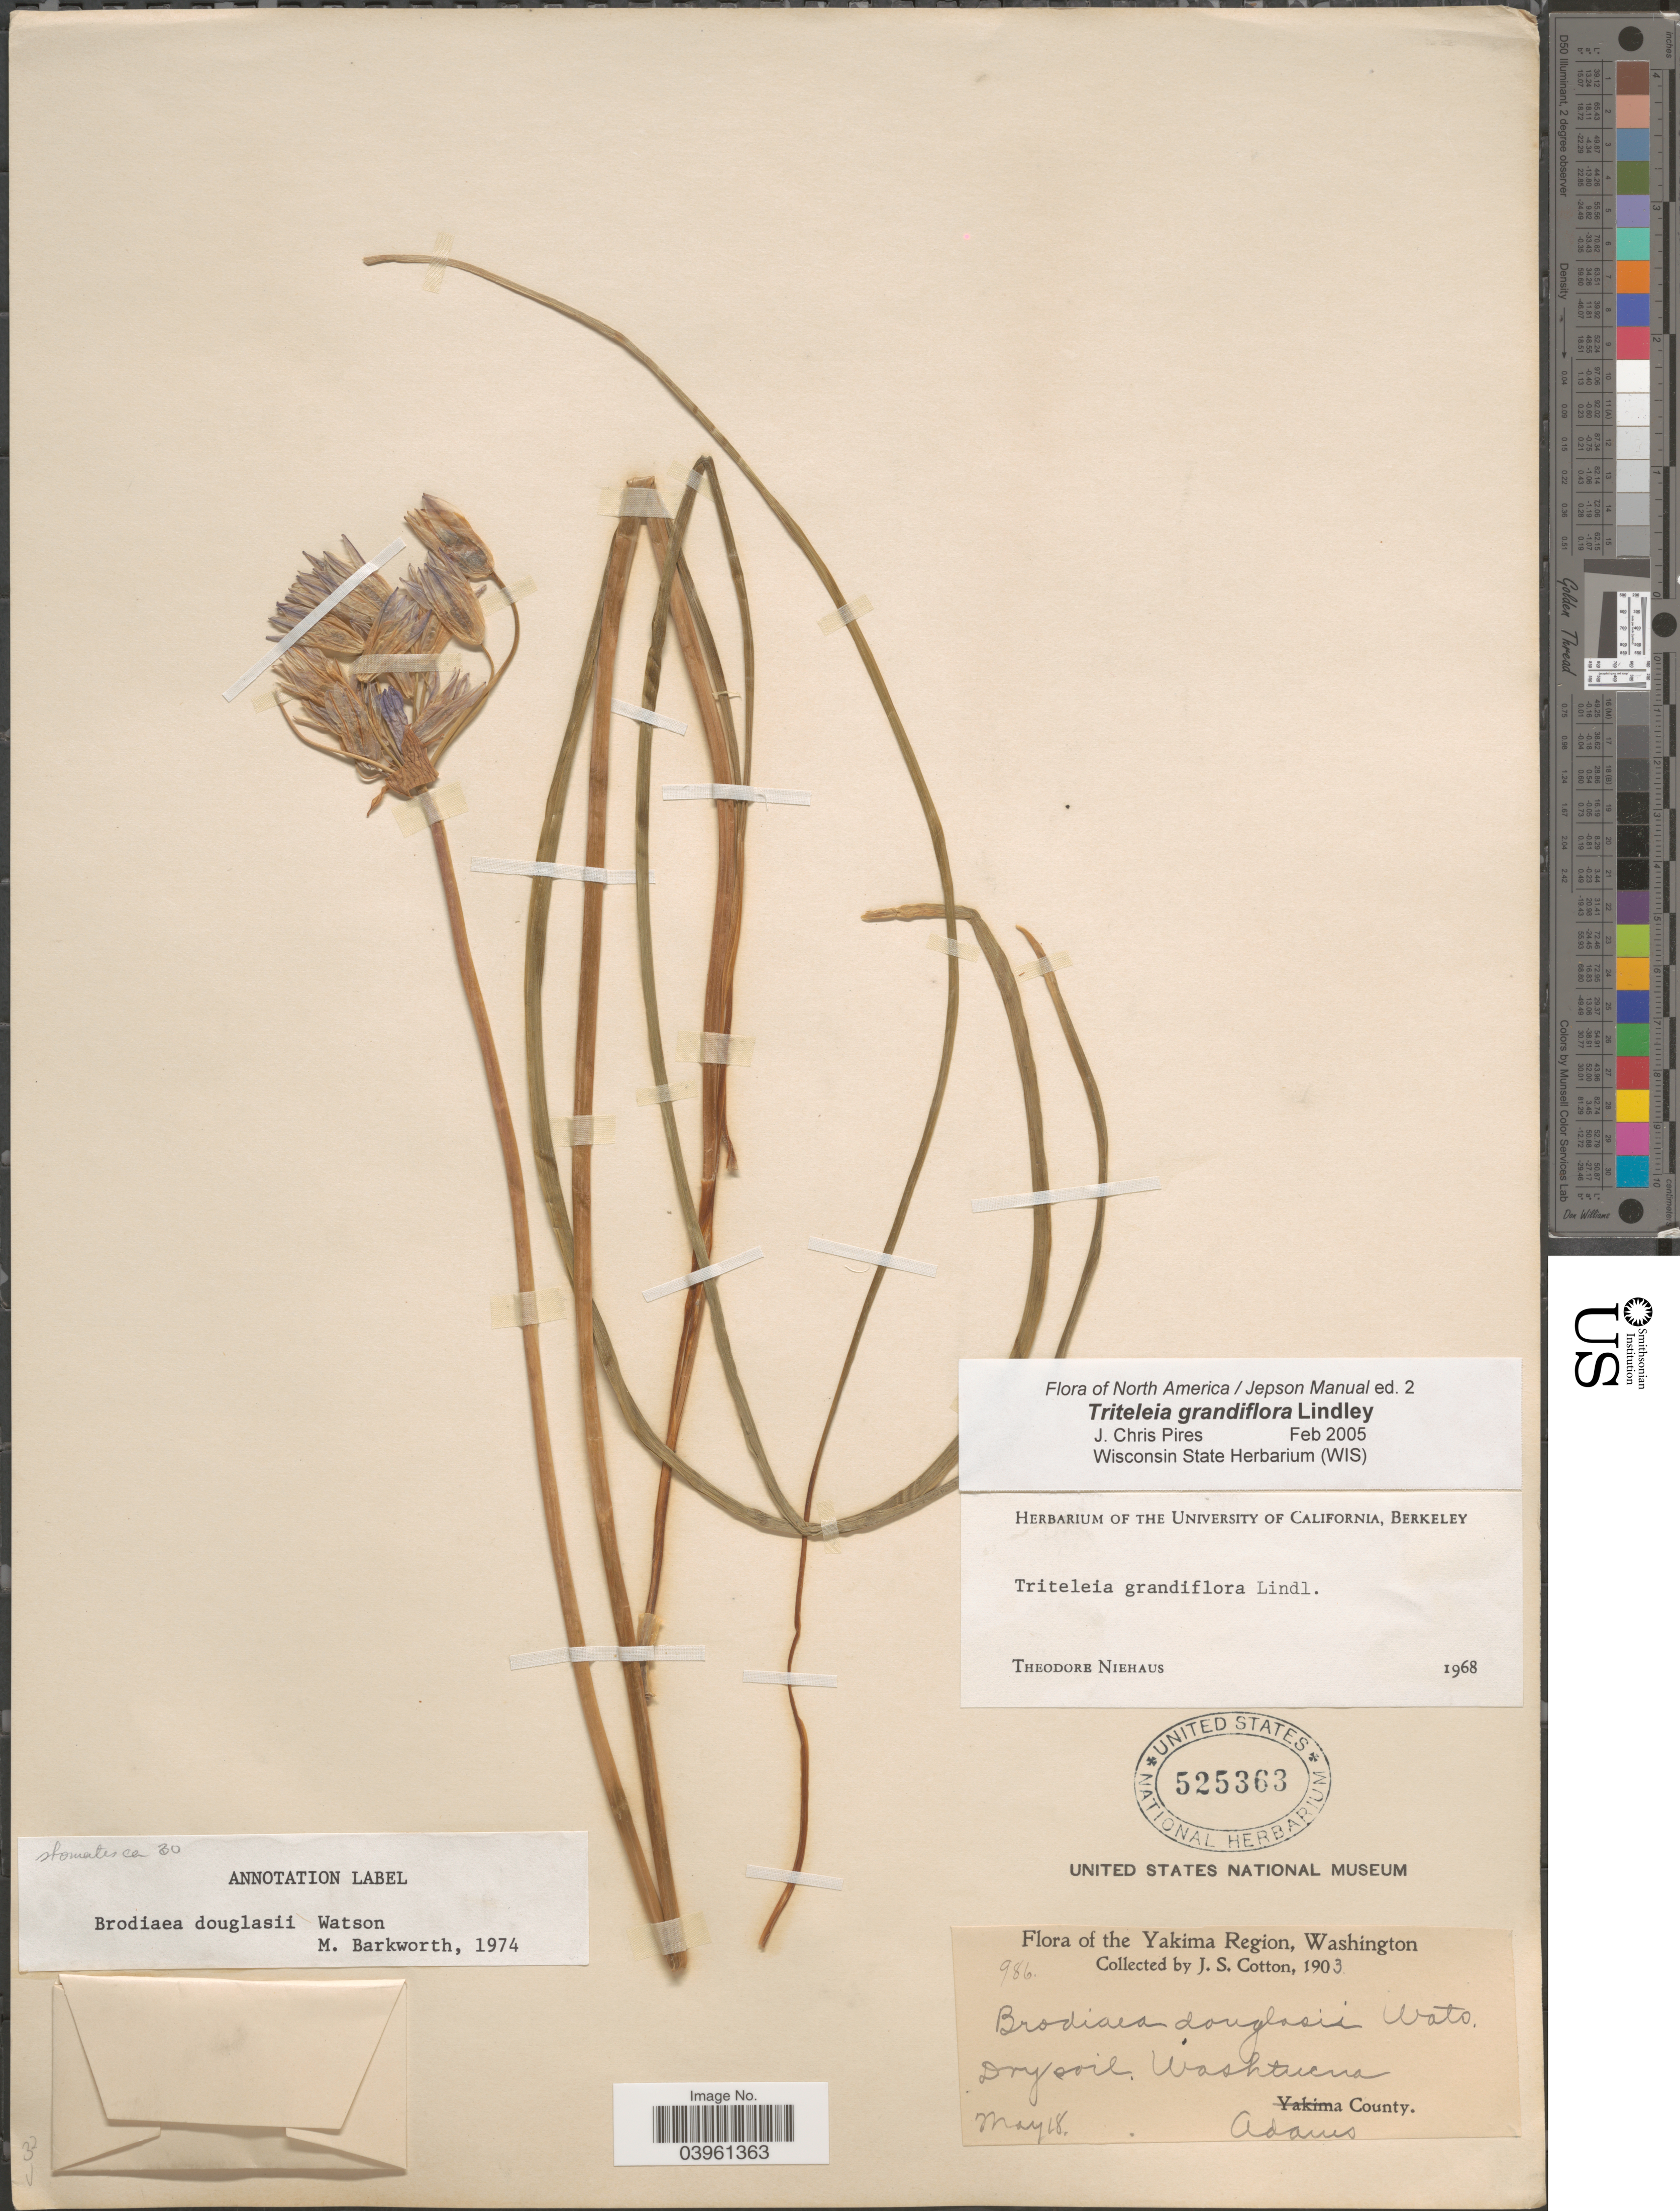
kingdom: Plantae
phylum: Tracheophyta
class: Liliopsida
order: Asparagales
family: Asparagaceae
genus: Triteleia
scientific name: Triteleia grandiflora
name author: Lindl.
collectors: J. S. Cotton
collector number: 986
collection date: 1903-05-18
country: United States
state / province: Washington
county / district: Adams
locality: The Yakima Region. Washtucna. Adams County.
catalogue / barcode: US 525363